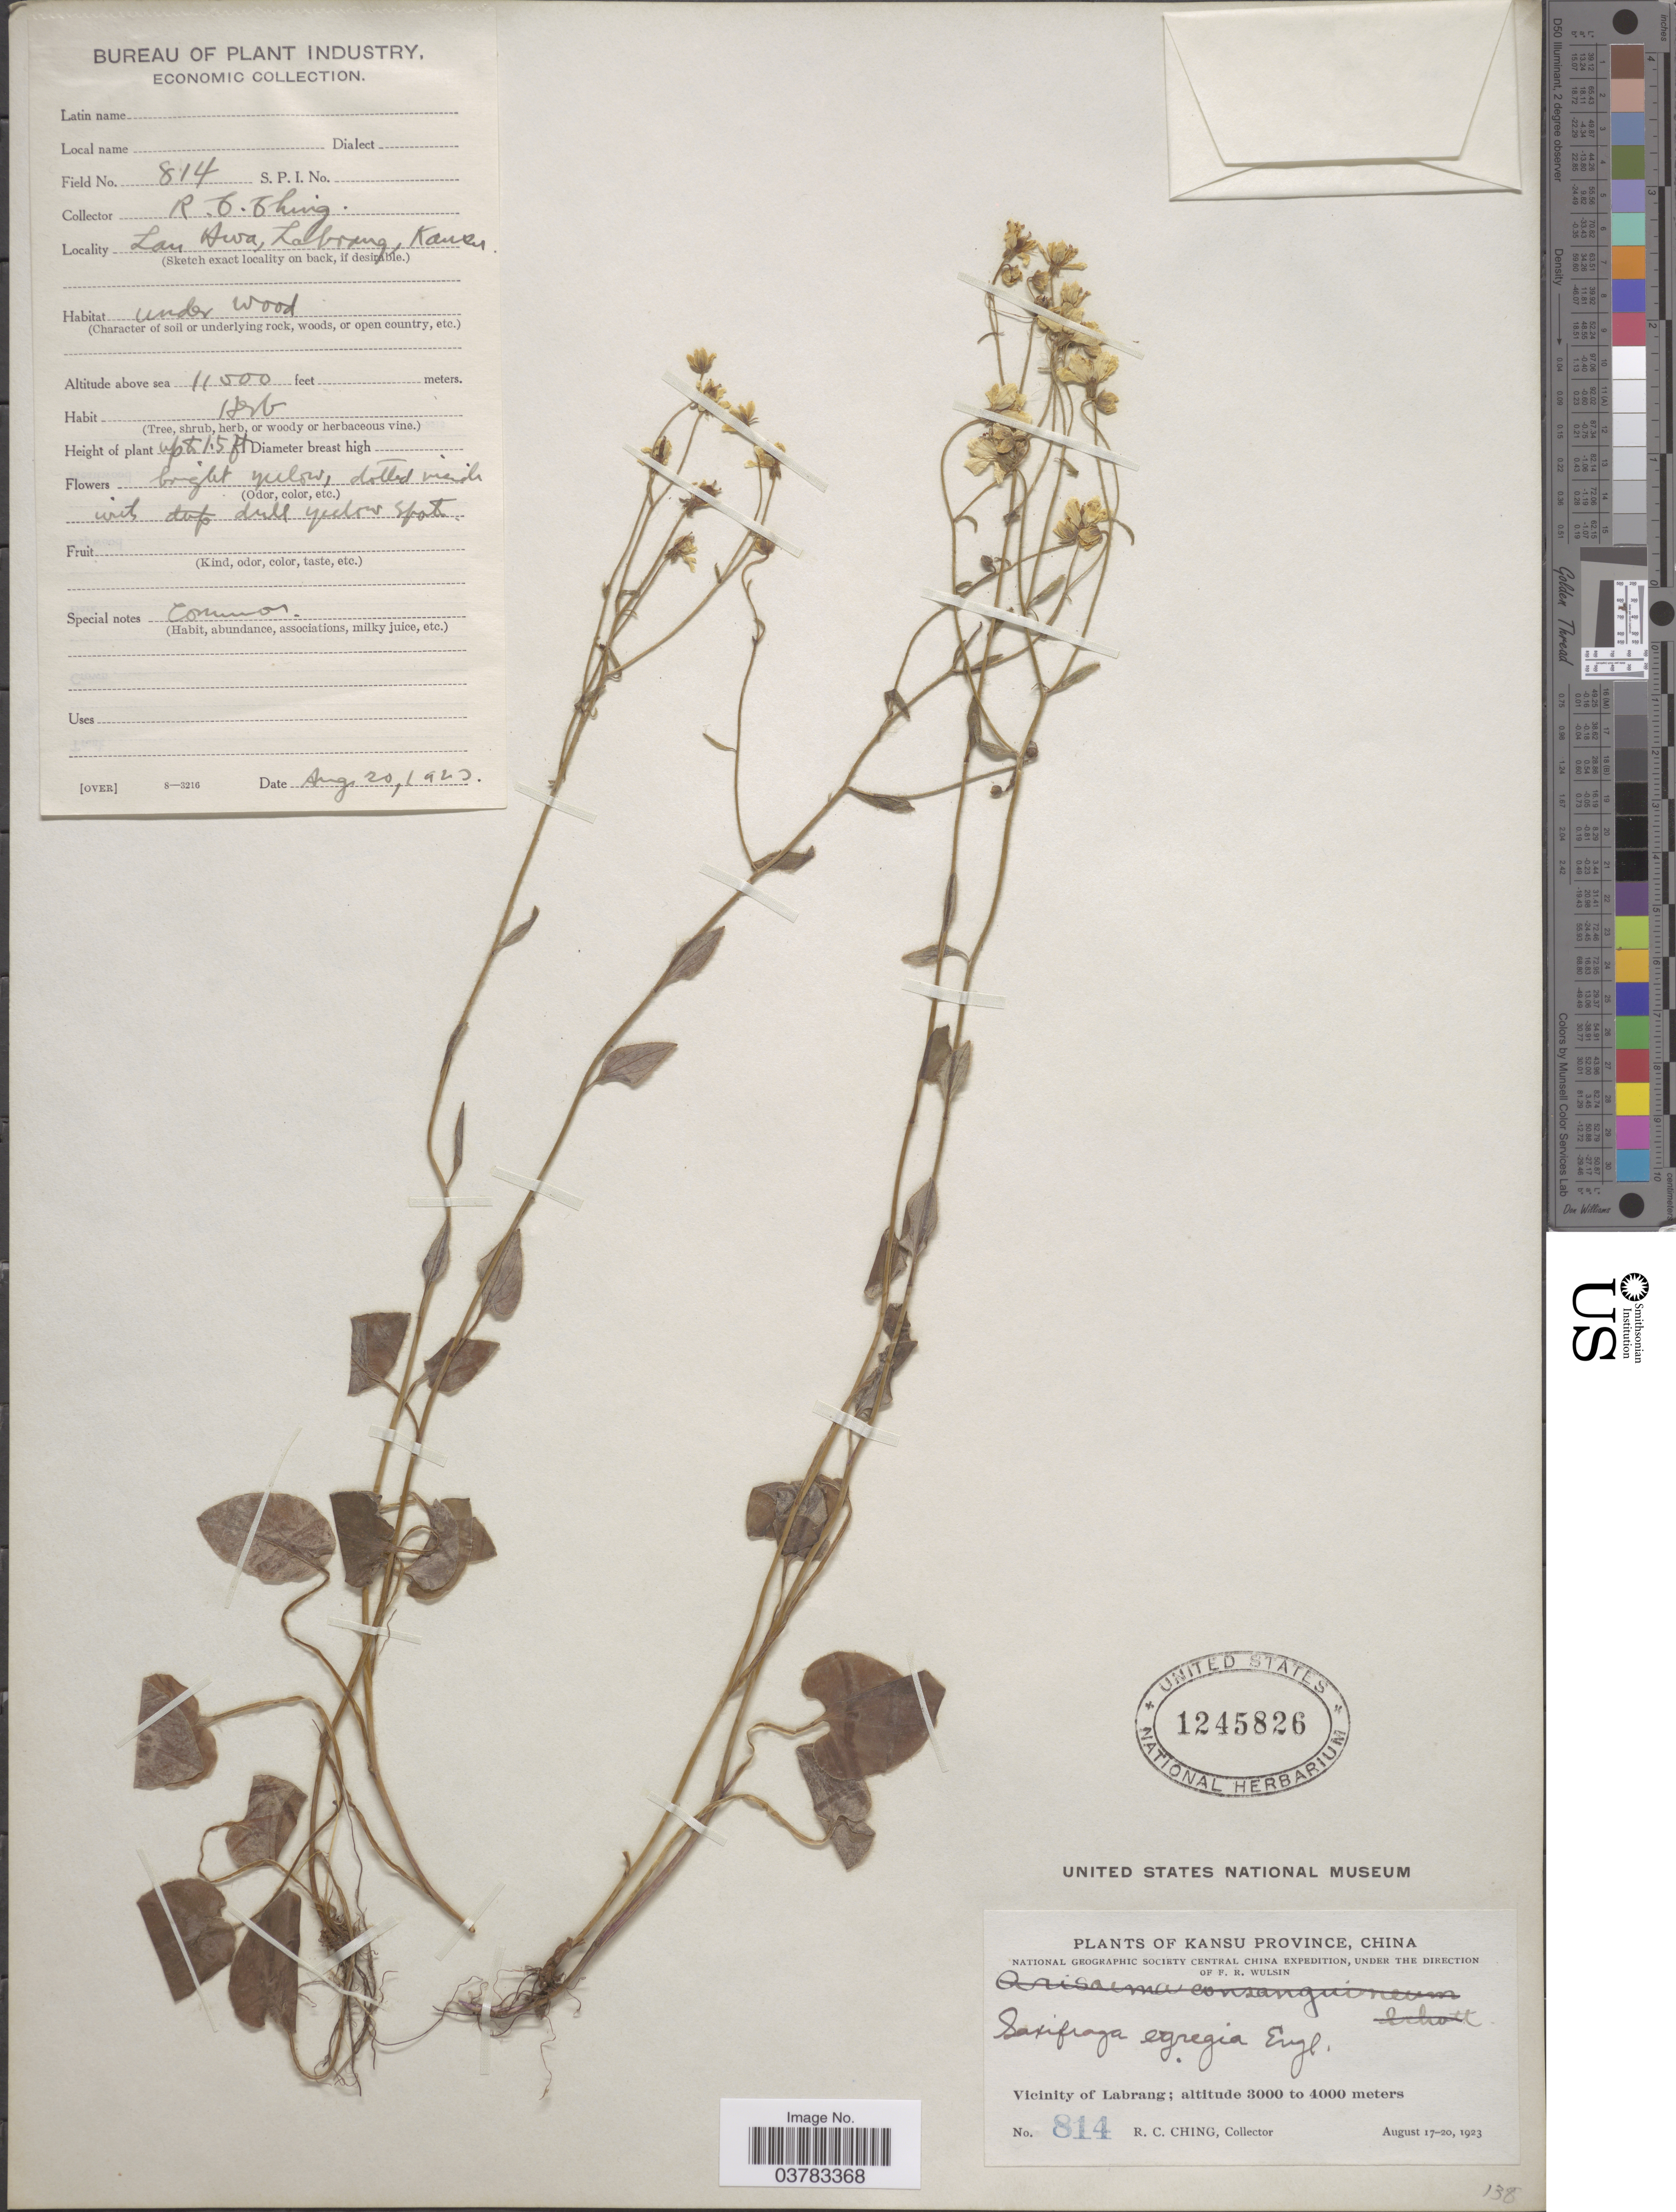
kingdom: Plantae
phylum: Tracheophyta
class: Magnoliopsida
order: Saxifragales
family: Saxifragaceae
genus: Saxifraga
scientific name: Saxifraga egregia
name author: Engl.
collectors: R. C. Ching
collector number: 814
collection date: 1923-08-17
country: China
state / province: Gansu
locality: Kansu Province. National Geographic Society Central China Expedition. Vicinity of Labrang. Lau [interpreted] Awa.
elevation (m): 3505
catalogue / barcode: US 1245826